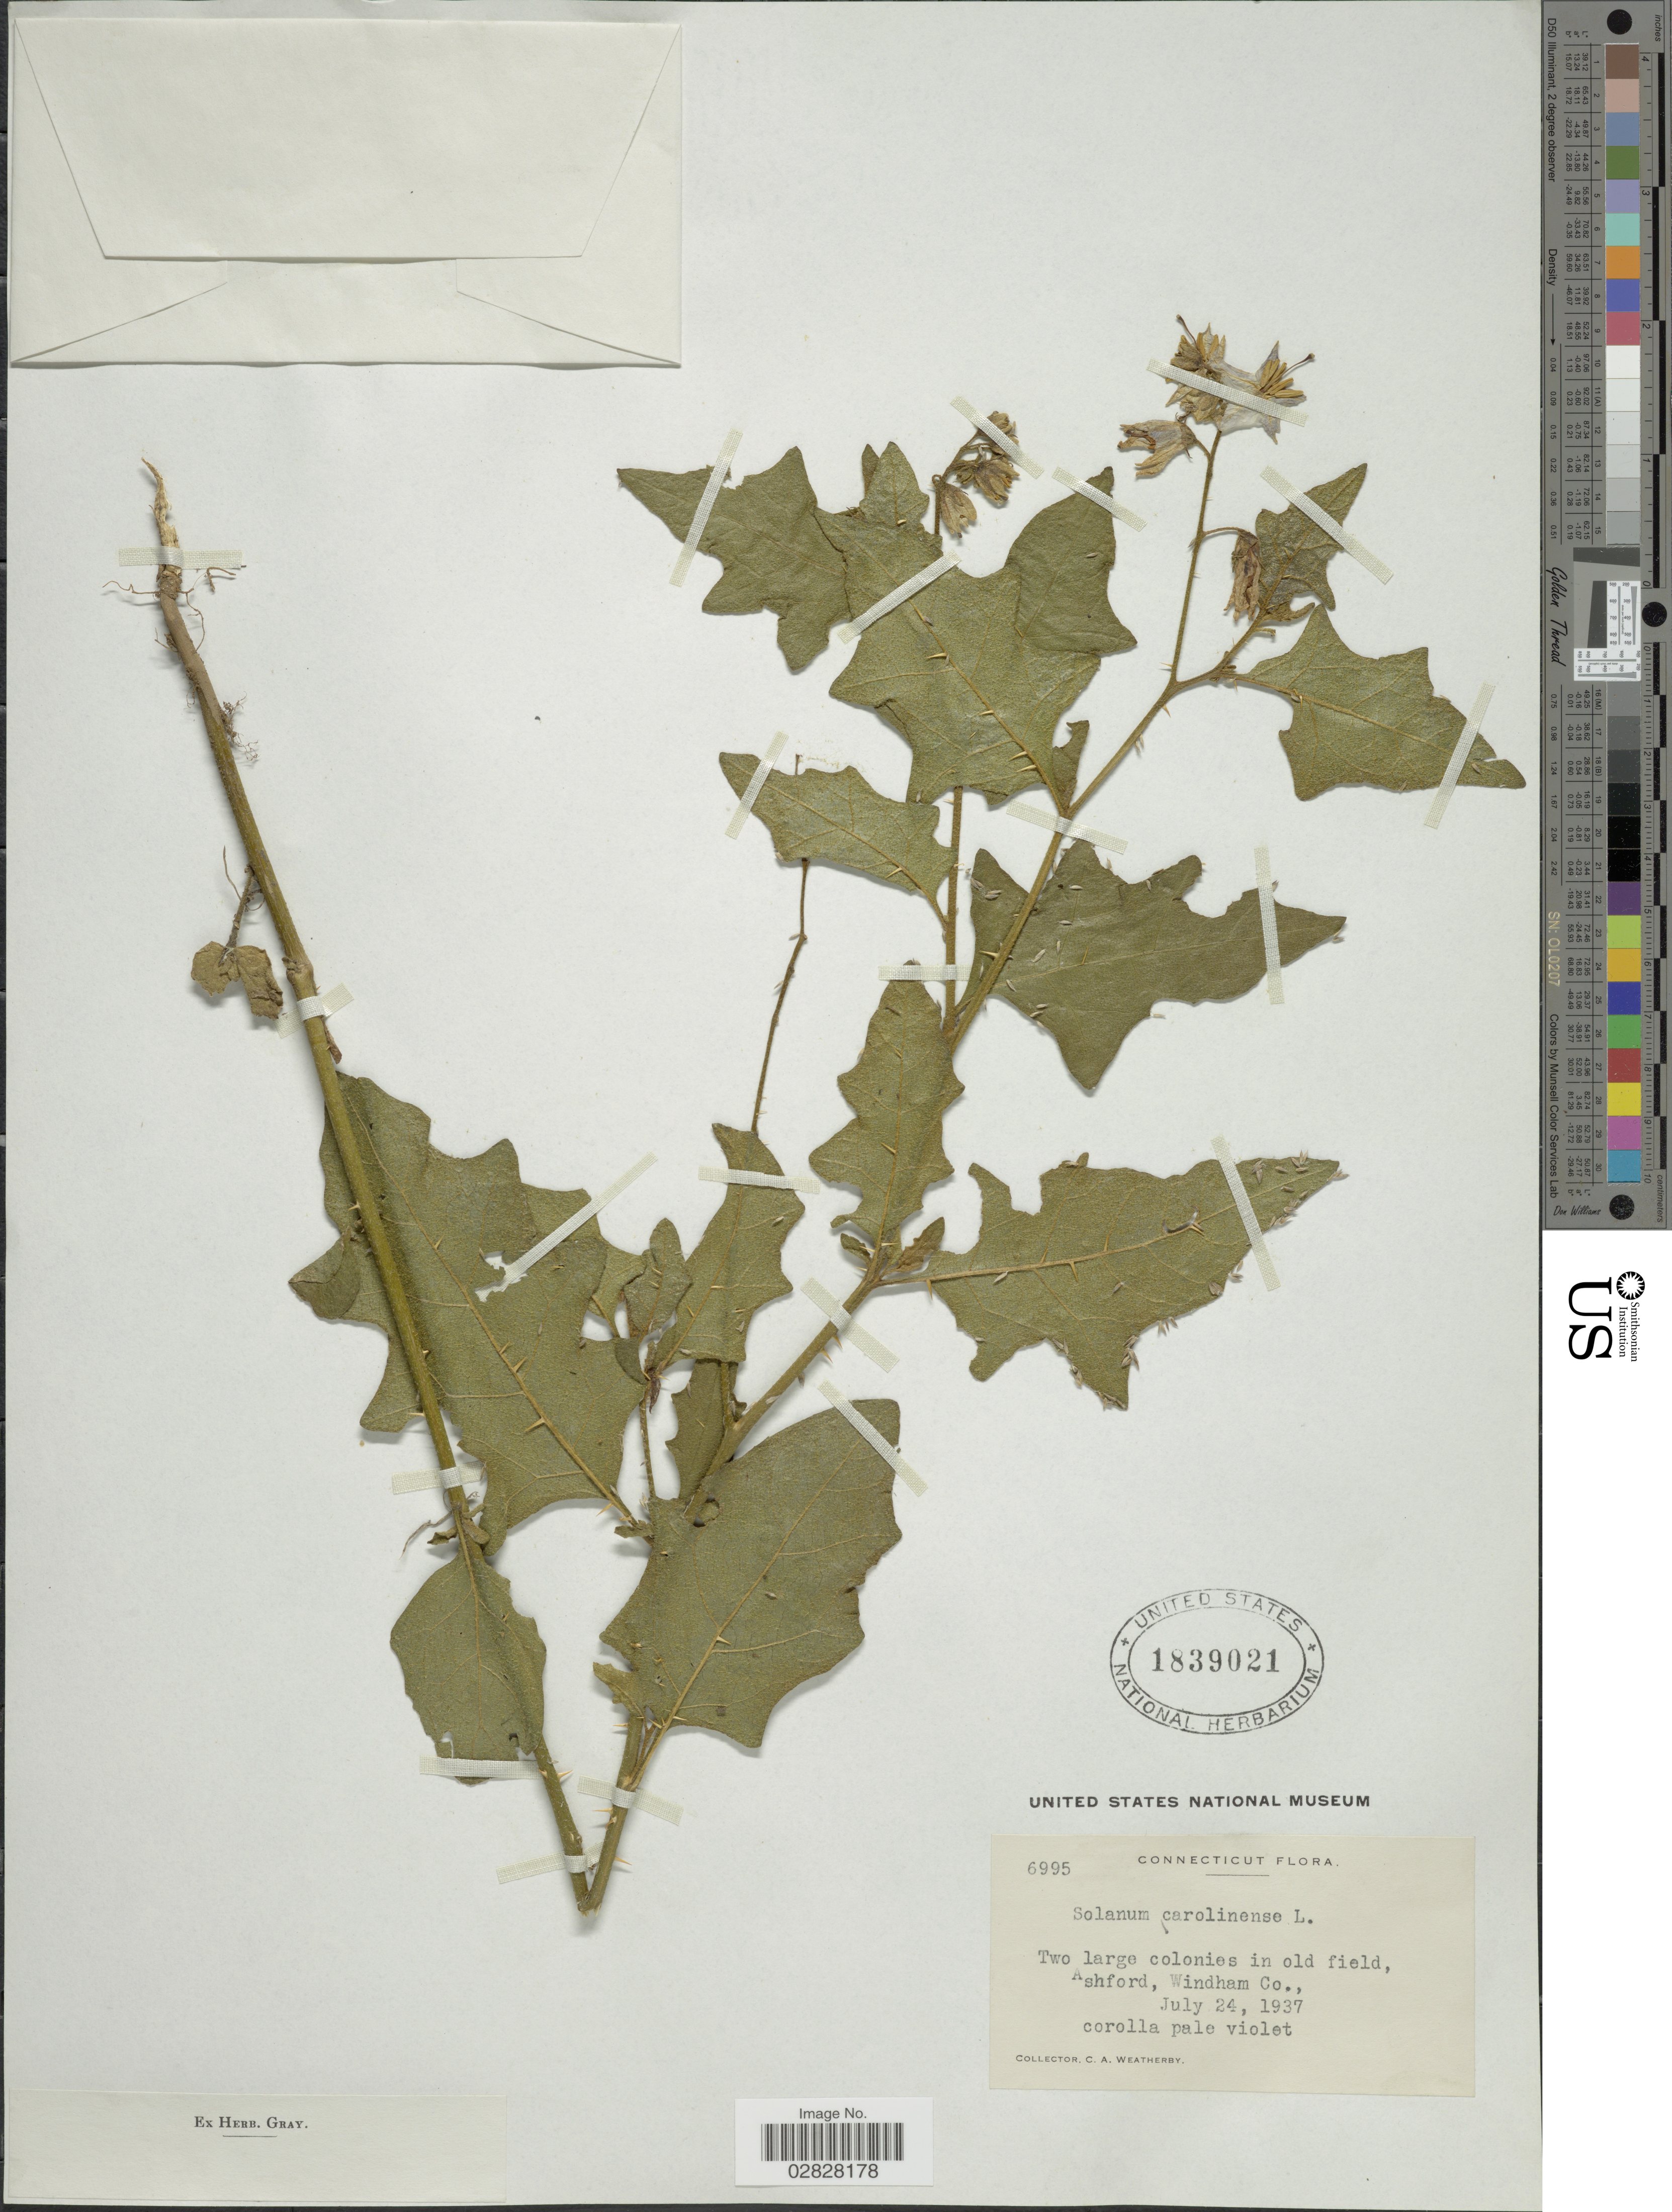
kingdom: Plantae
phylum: Tracheophyta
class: Magnoliopsida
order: Solanales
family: Solanaceae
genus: Solanum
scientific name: Solanum carolinense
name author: L.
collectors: C. A. Weatherby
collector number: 6995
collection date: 1937-07-24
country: United States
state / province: Connecticut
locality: Two large colonies in old field, Ashford, Windham Co.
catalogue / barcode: US 1839021